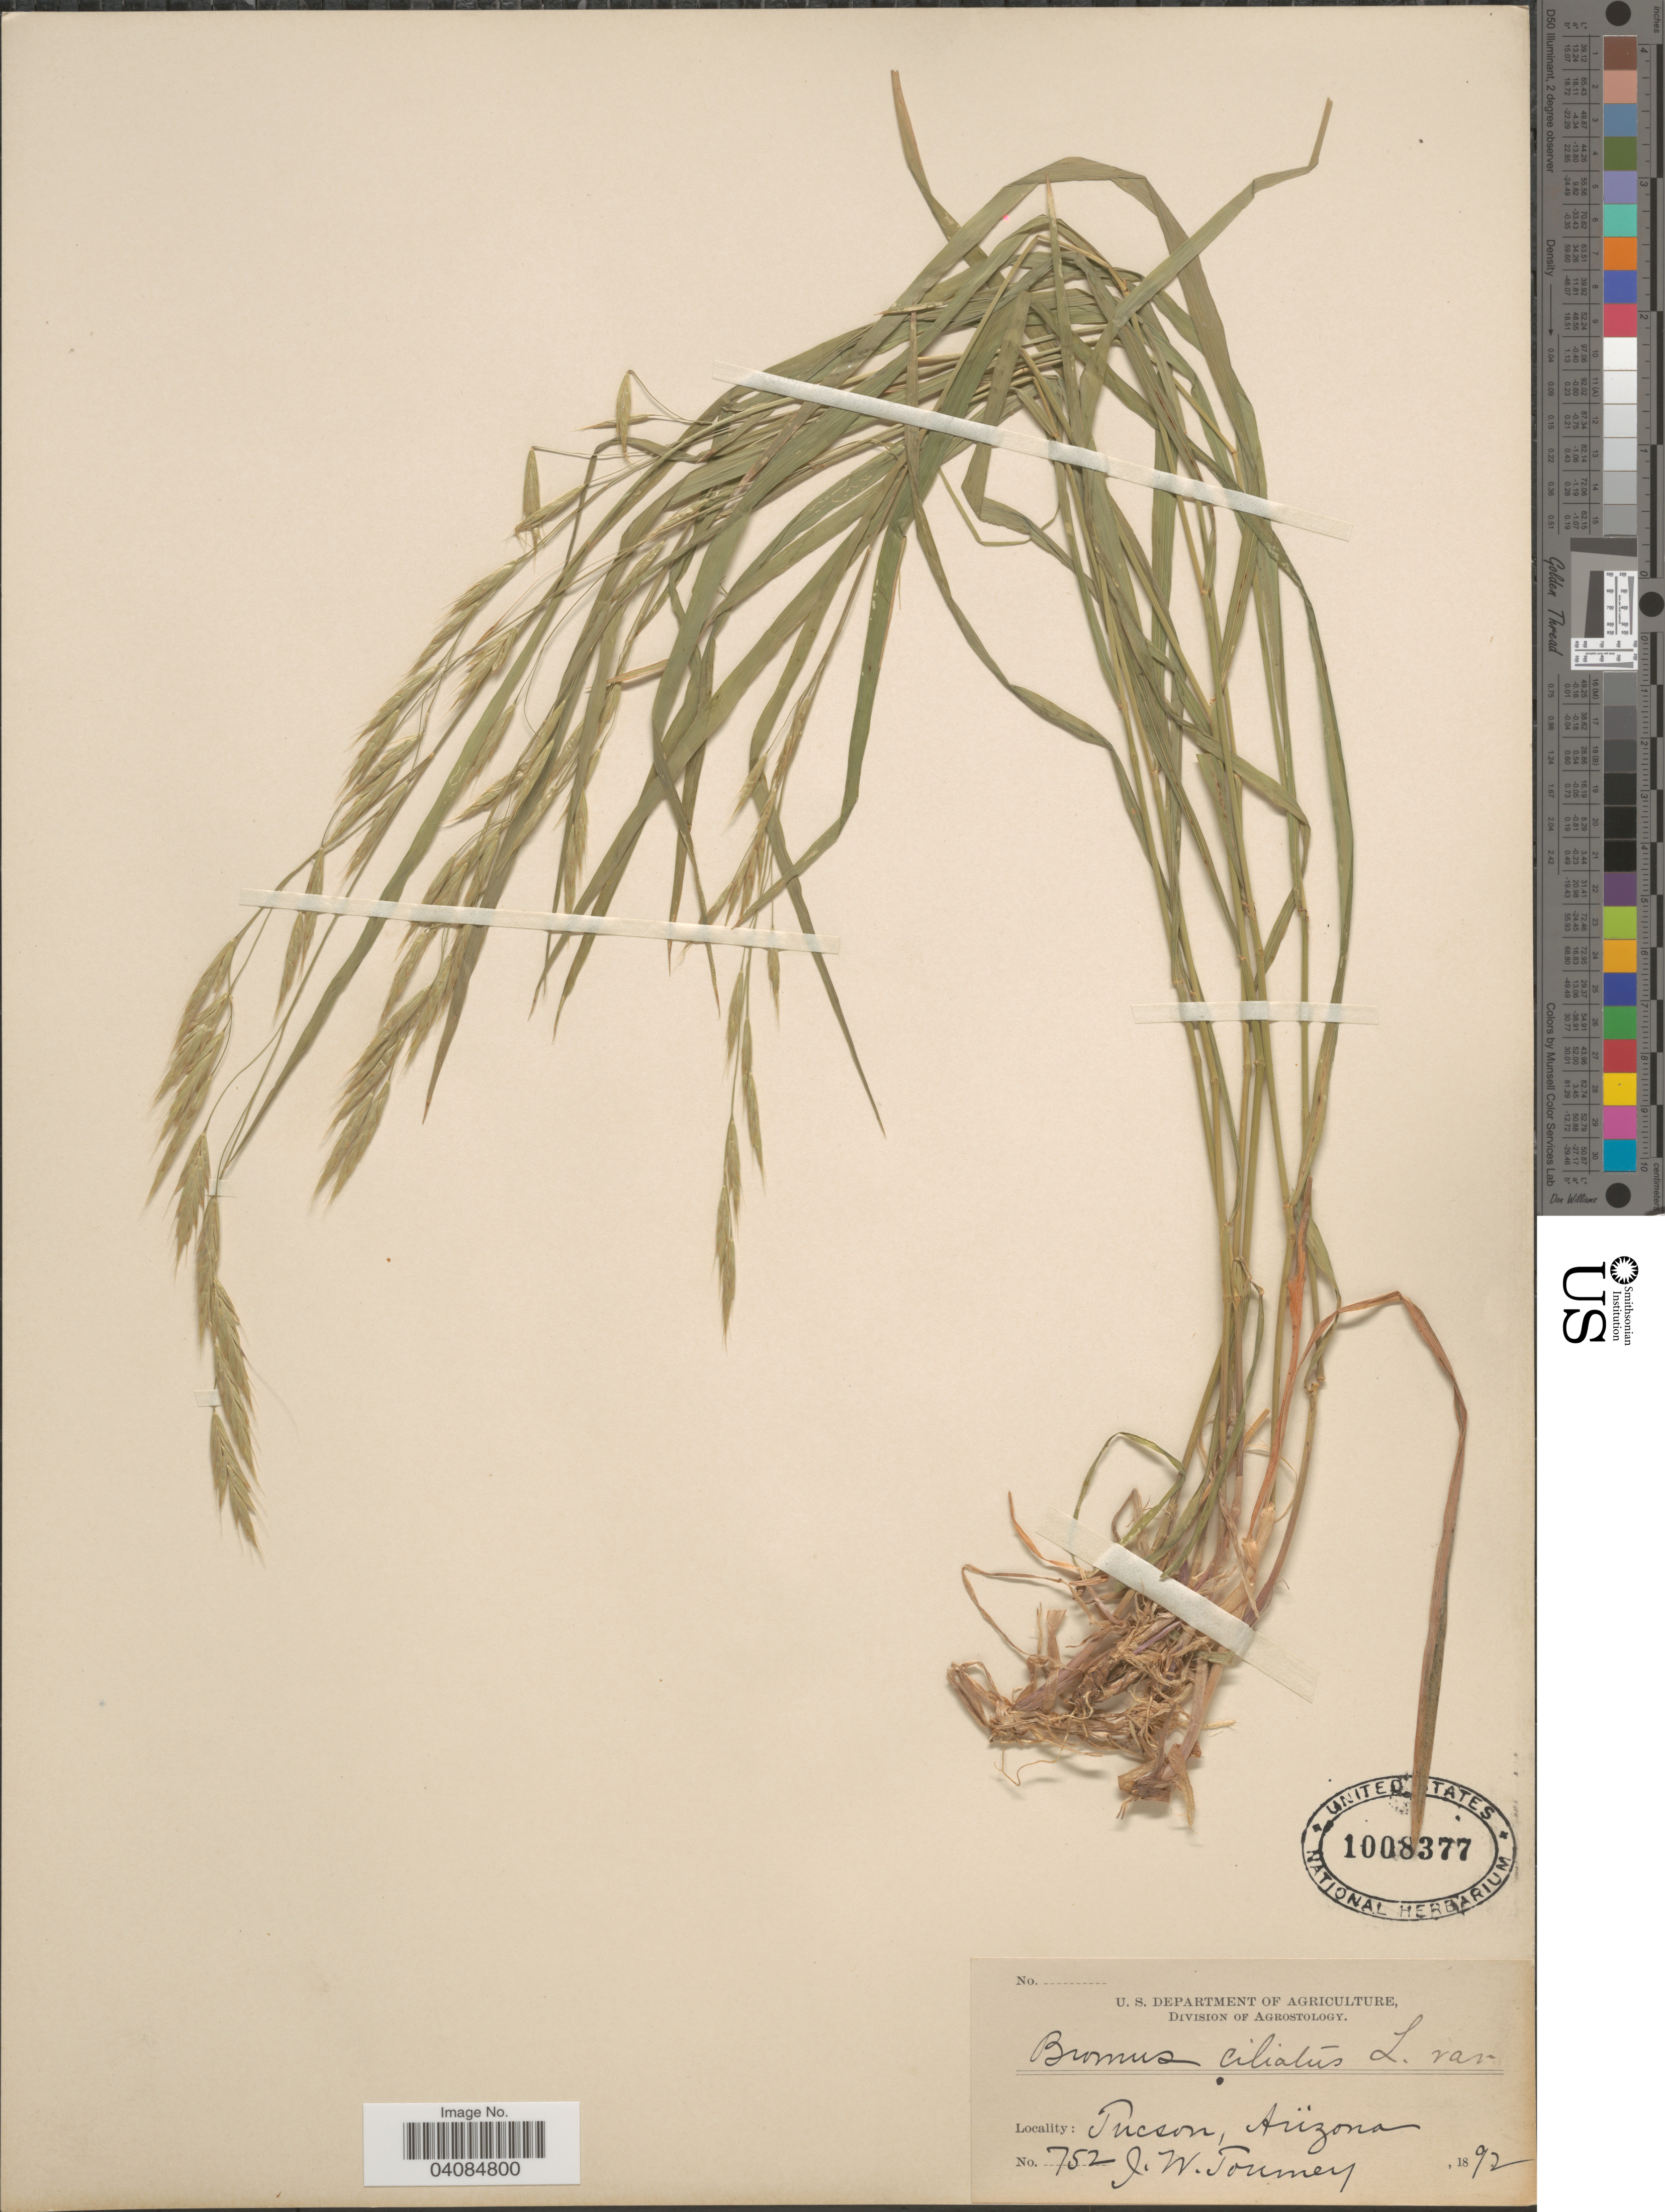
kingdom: Plantae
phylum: Tracheophyta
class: Liliopsida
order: Poales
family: Poaceae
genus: Bromus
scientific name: Bromus richardsonii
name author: Link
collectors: J. W. Toumey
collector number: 752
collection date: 1892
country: United States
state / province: Arizona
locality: Tucson.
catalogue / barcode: US 1008377